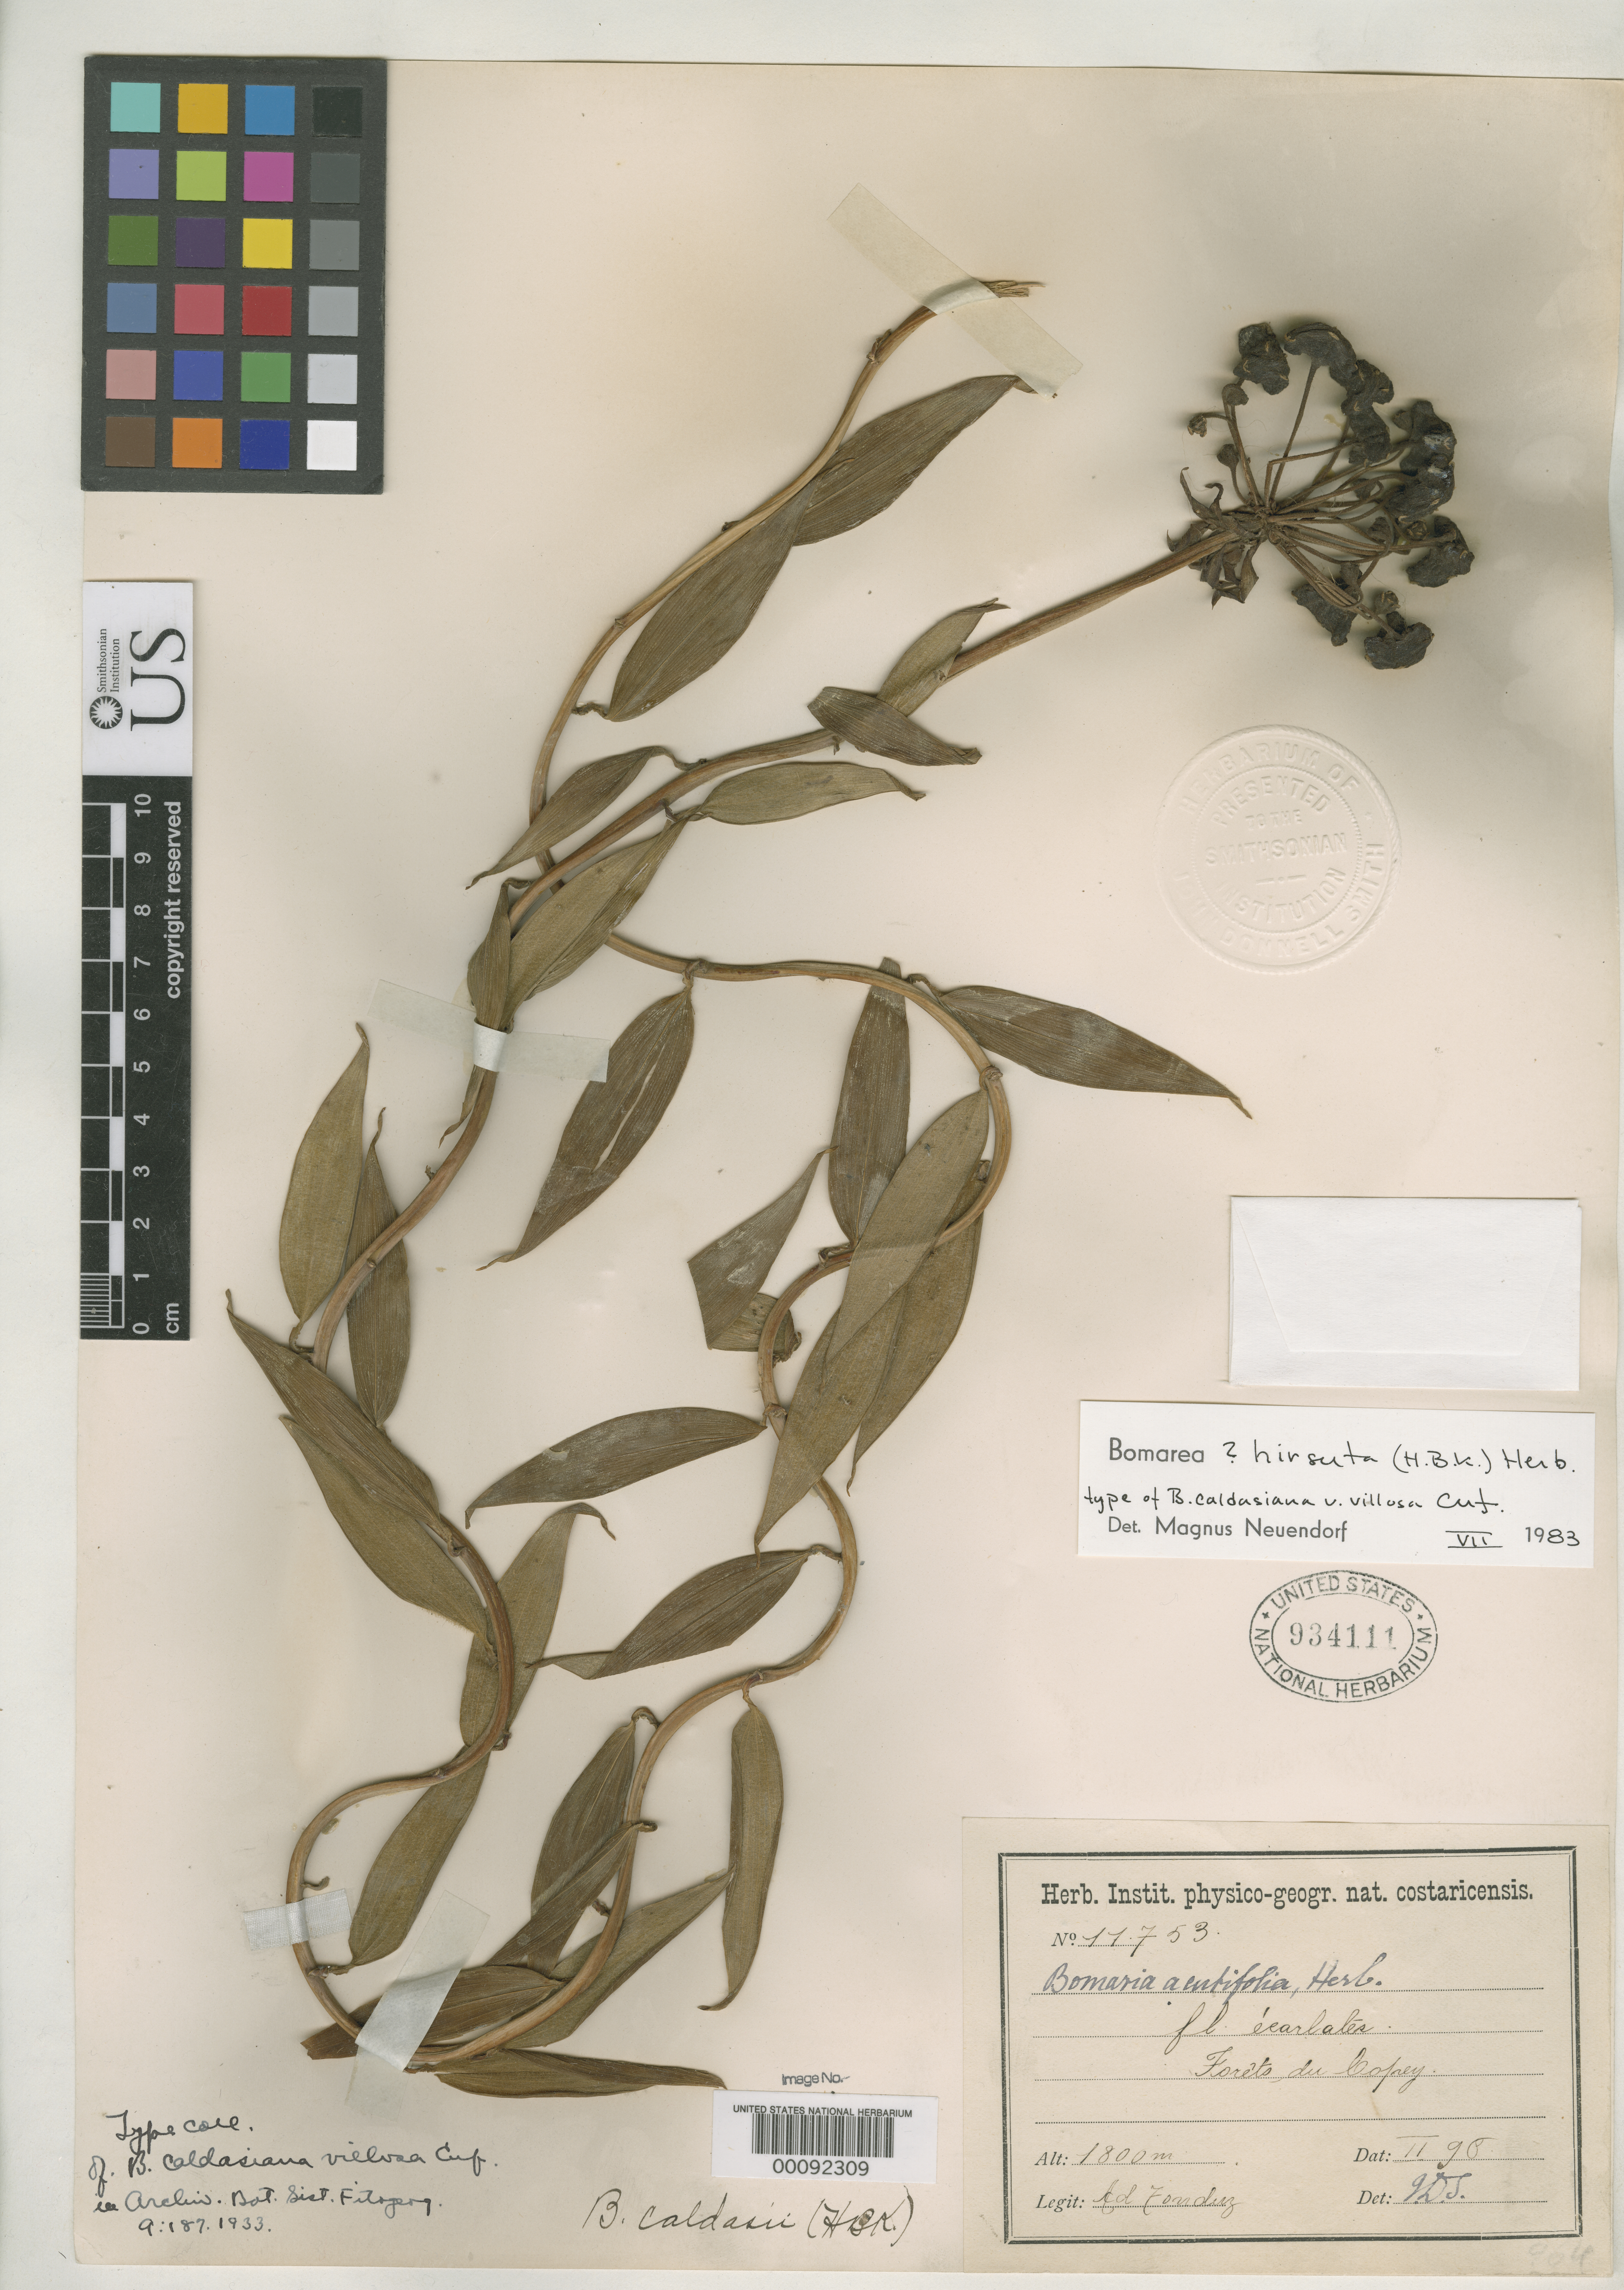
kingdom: Plantae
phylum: Tracheophyta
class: Liliopsida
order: Liliales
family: Alstroemeriaceae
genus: Bomarea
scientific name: Bomarea caldasiana var. villosa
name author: Cufod.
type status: Type Collection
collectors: A. Tonduz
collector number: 11753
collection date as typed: Feb 1898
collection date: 1898-02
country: Costa Rica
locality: Forets du Copey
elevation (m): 1800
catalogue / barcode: US 934111